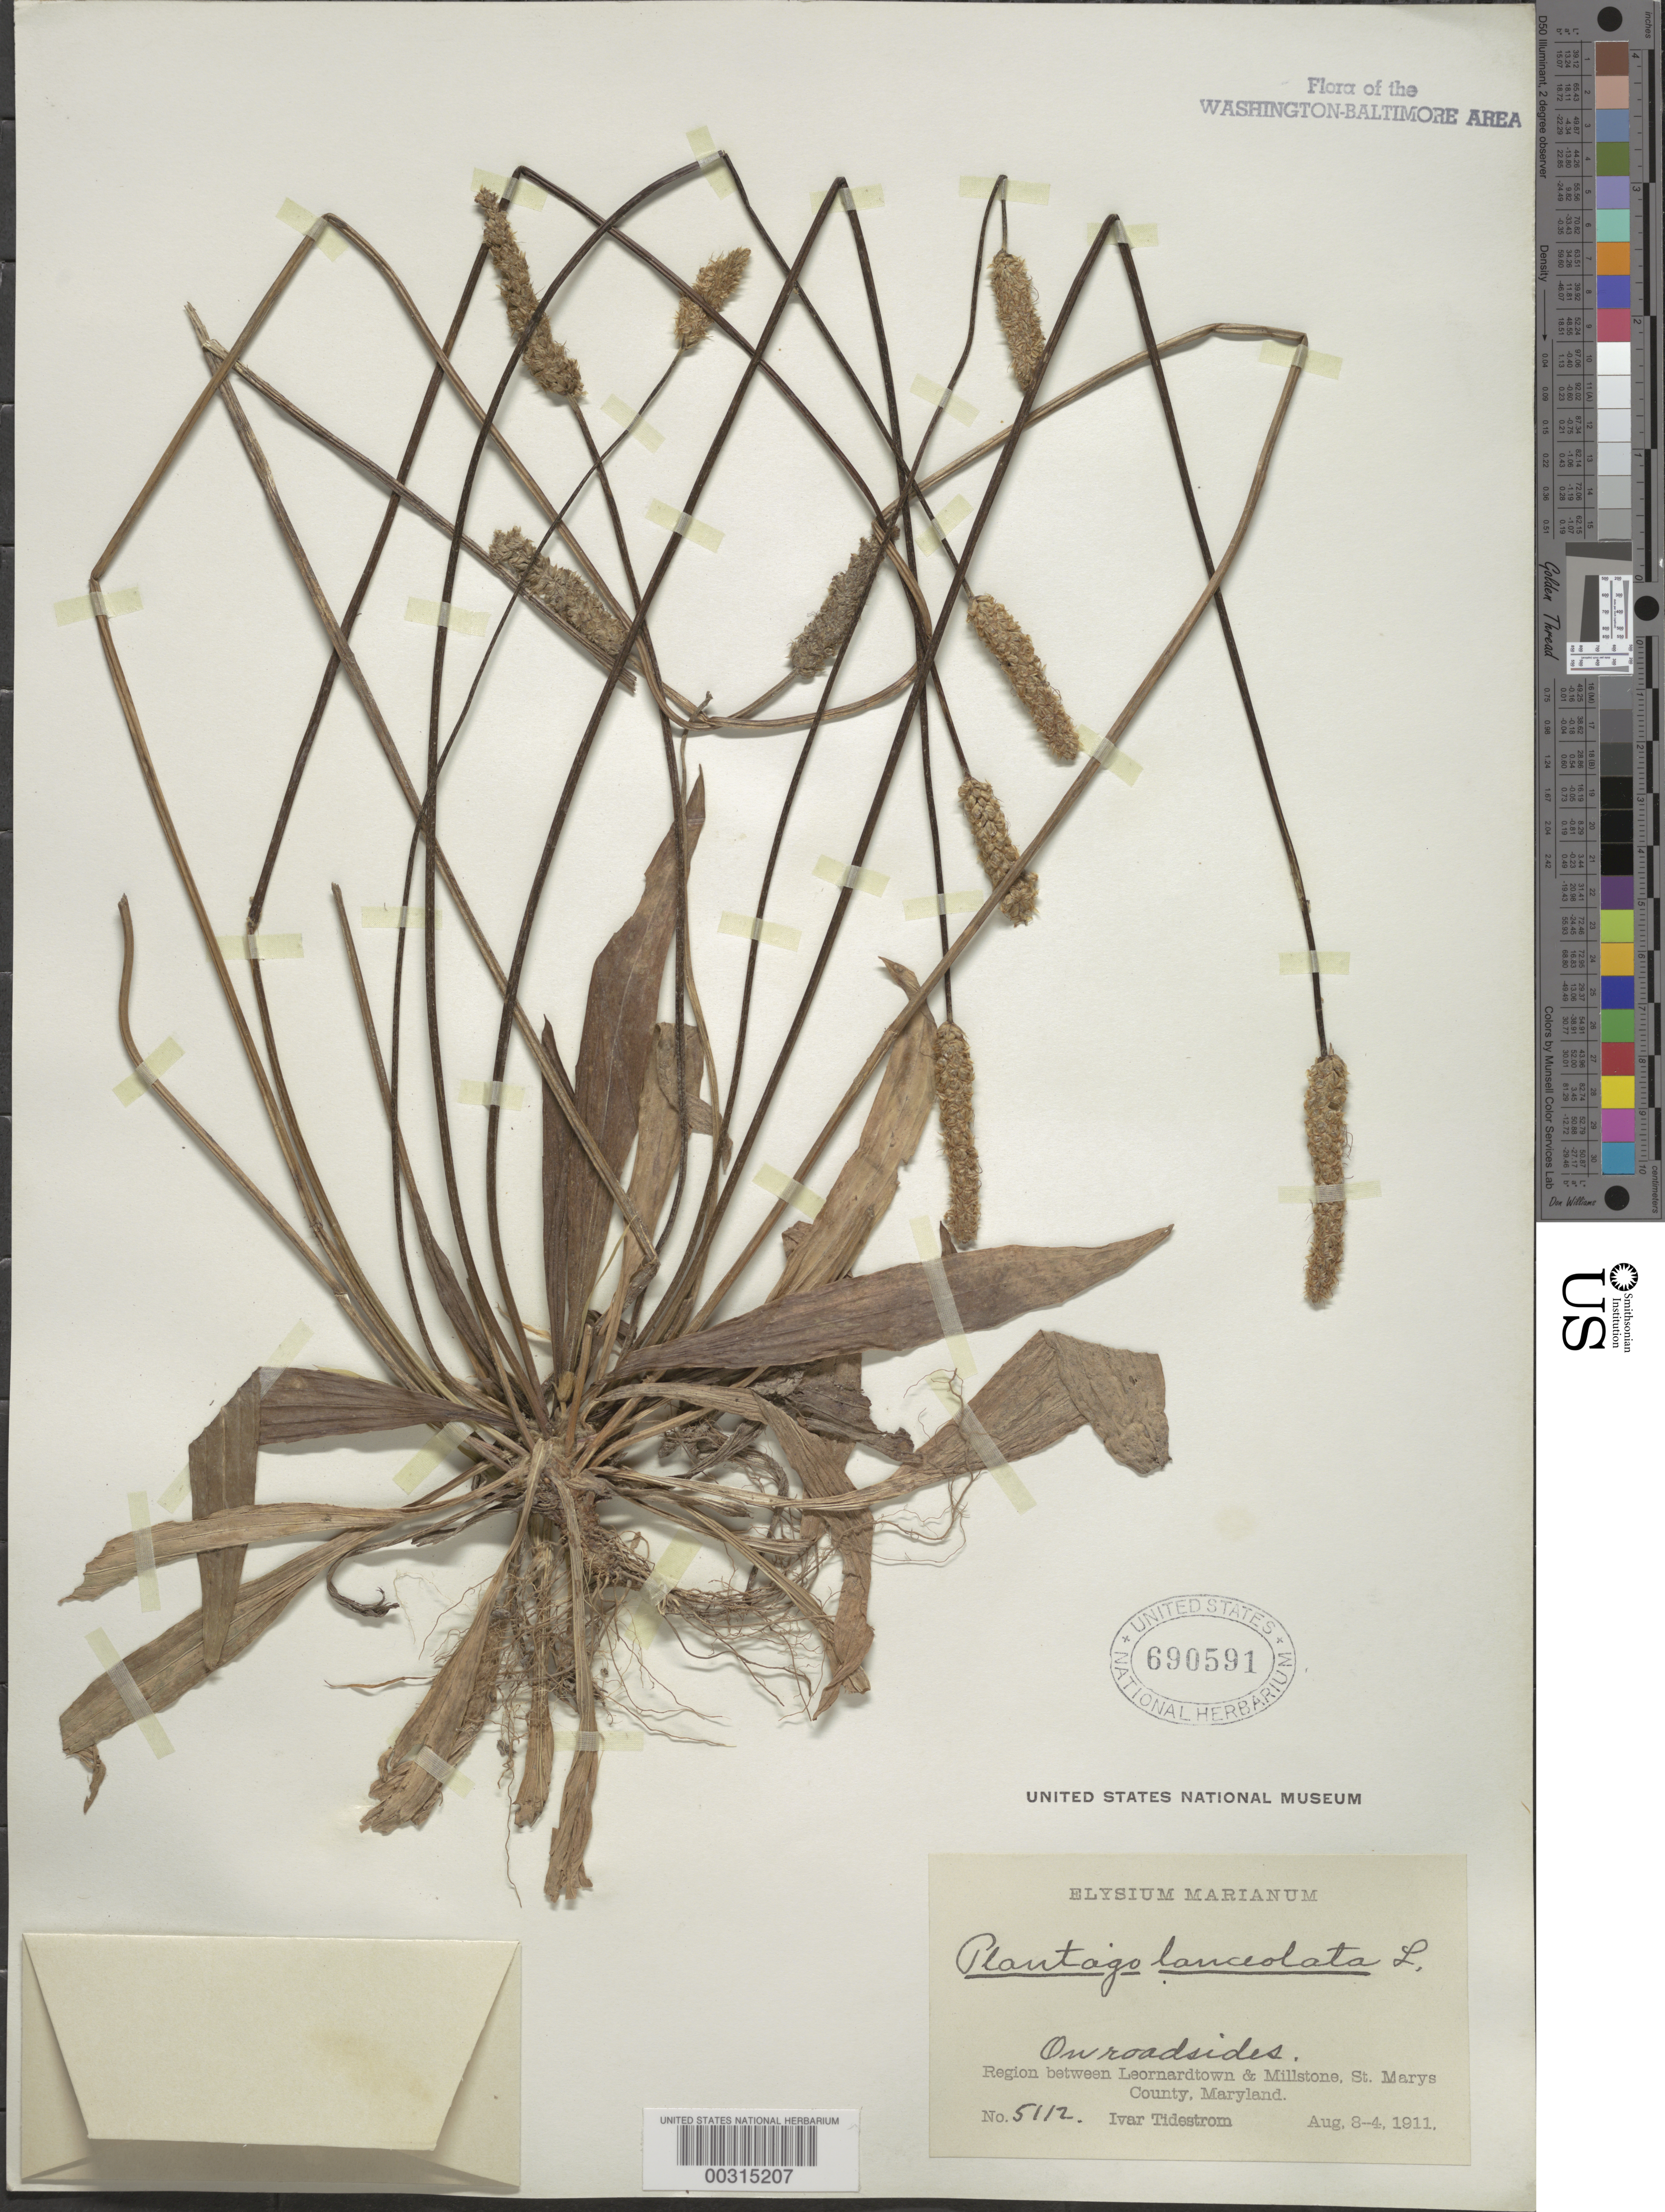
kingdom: Plantae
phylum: Tracheophyta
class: Magnoliopsida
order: Lamiales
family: Plantaginaceae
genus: Plantago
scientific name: Plantago lanceolata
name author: L.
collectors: I. F. Tidestrom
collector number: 5112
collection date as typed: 03 Aug 1911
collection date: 1911-08-03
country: United States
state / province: Maryland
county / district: St. Mary's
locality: Between Leonardtown and Millstone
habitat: On roadside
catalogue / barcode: US 690591